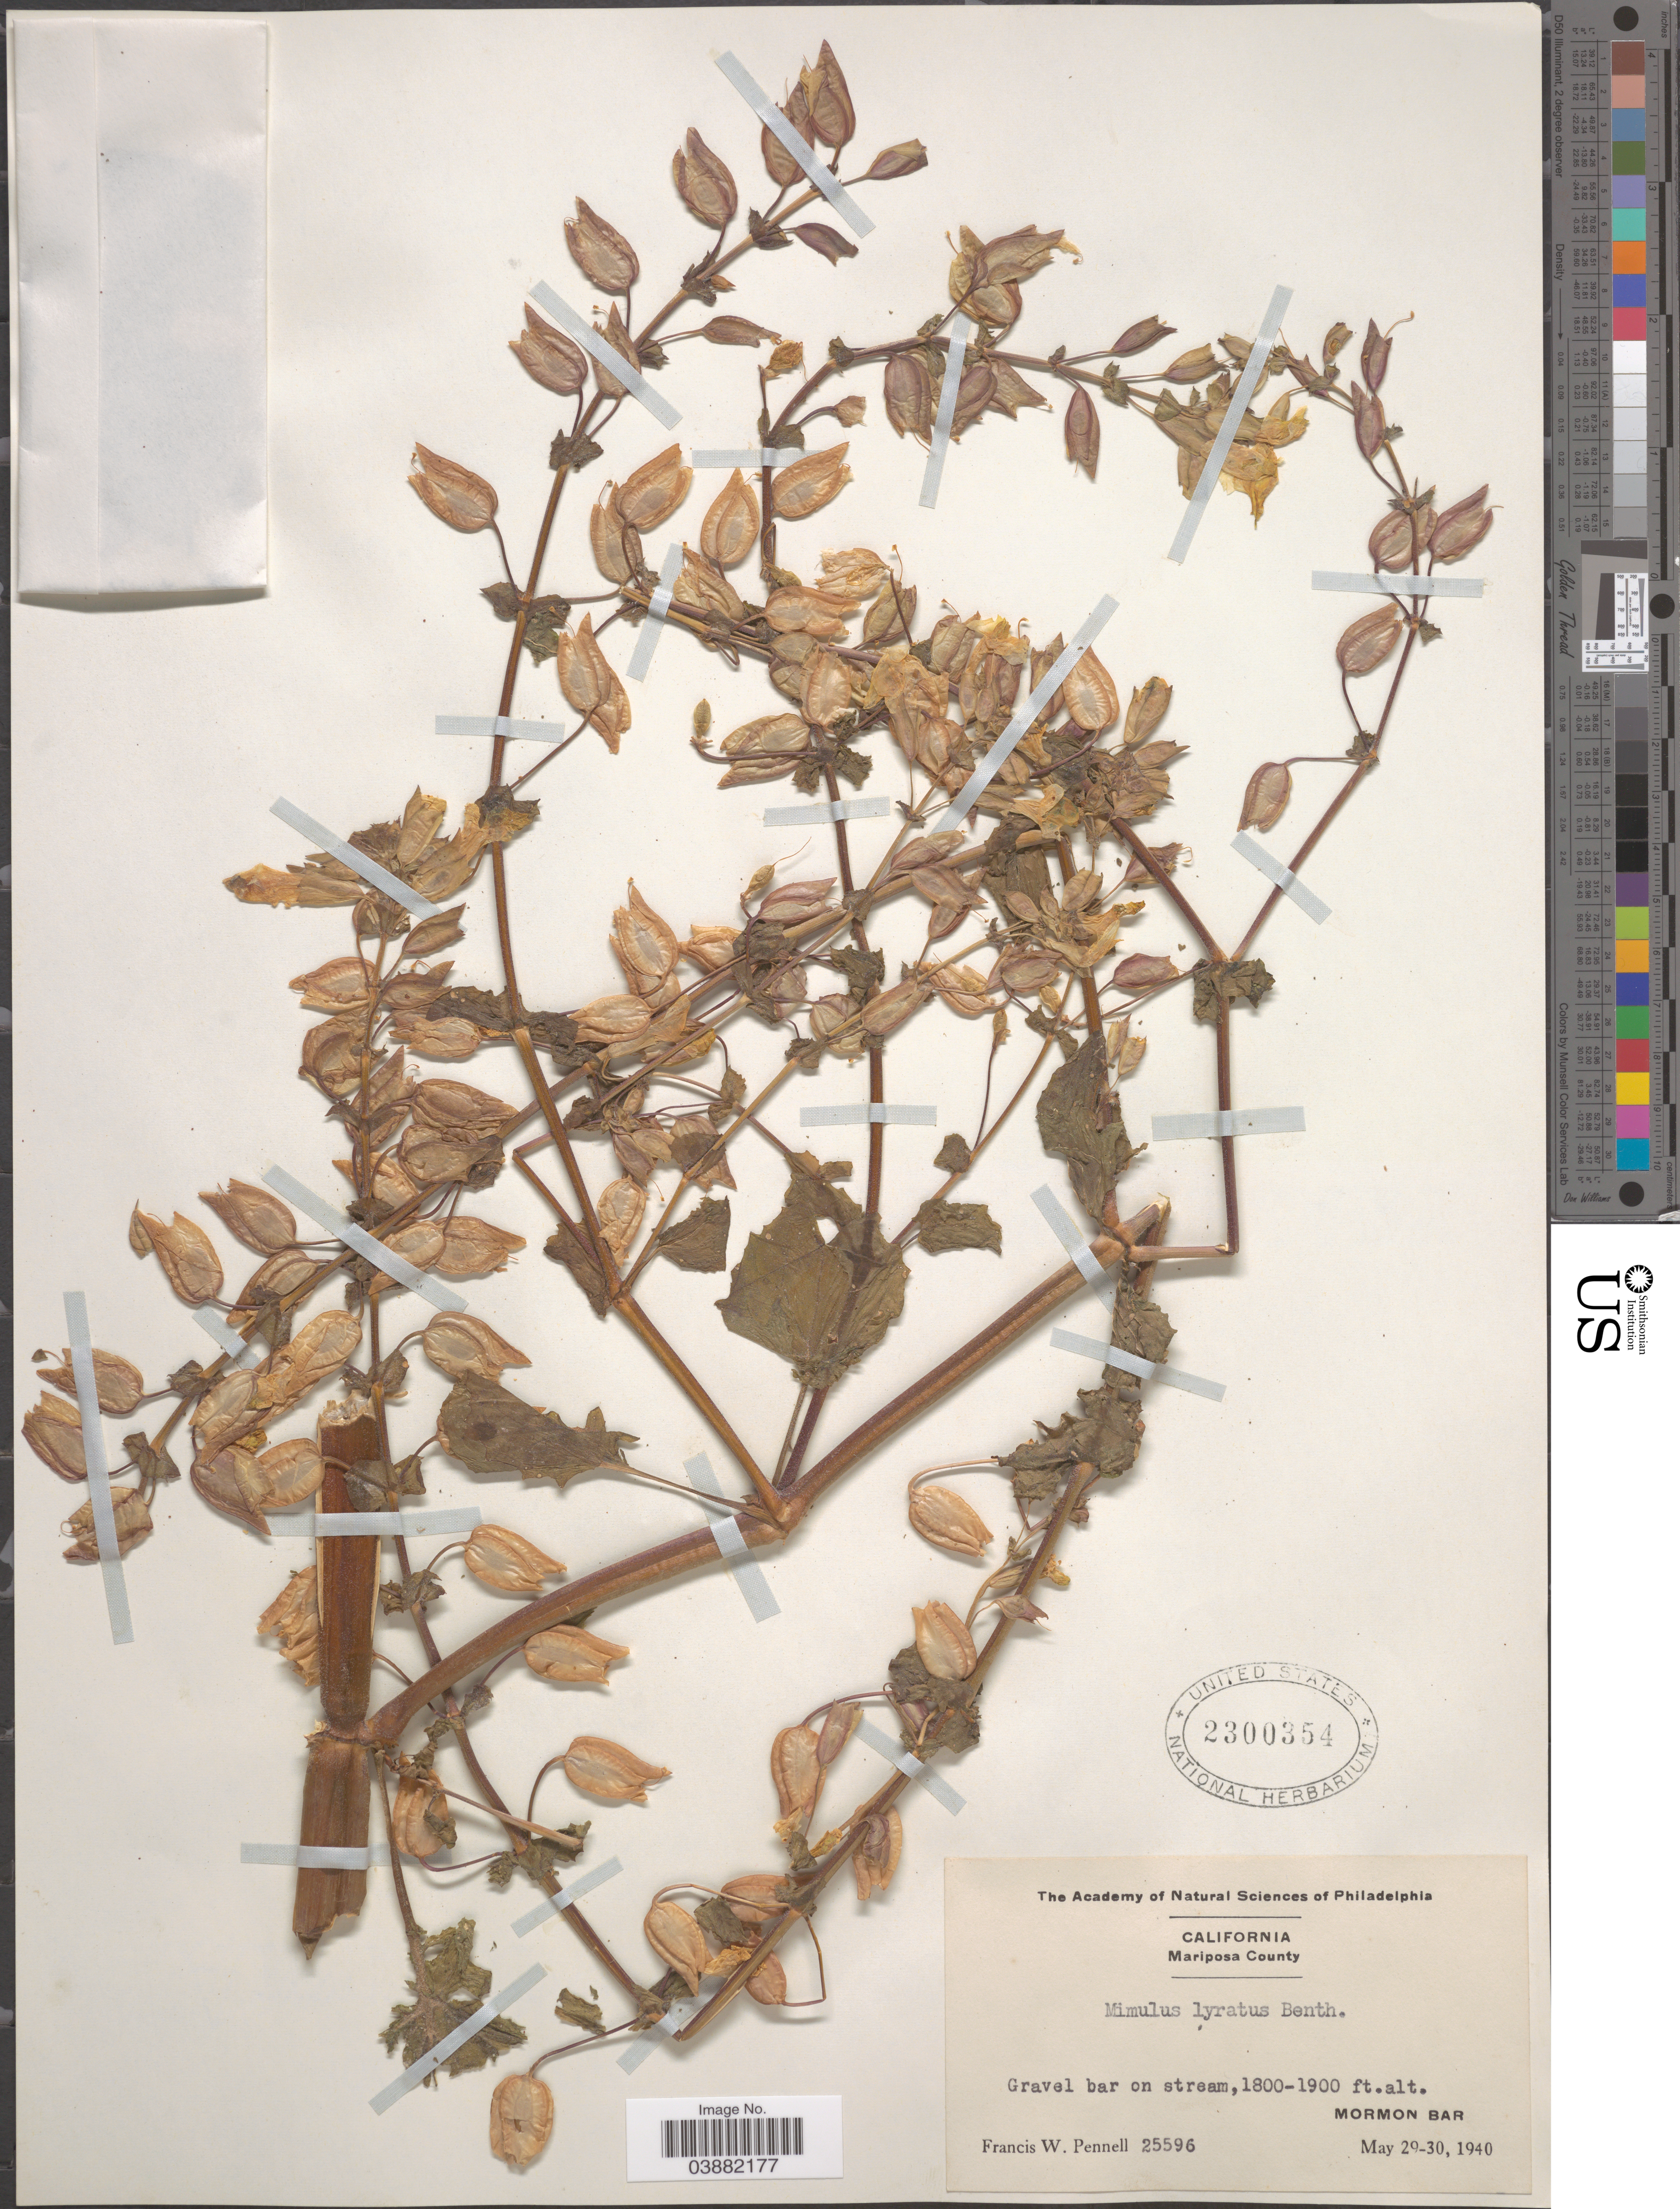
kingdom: Plantae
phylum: Tracheophyta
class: Magnoliopsida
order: Lamiales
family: Phrymaceae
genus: Mimulus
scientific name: Mimulus lyratus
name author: Benth.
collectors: F. W. Pennell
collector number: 25596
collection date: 1940-05-29/1940-05-30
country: United States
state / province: California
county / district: Mariposa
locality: Mariposa County. Mormon Bar.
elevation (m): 549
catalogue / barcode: US 2300354